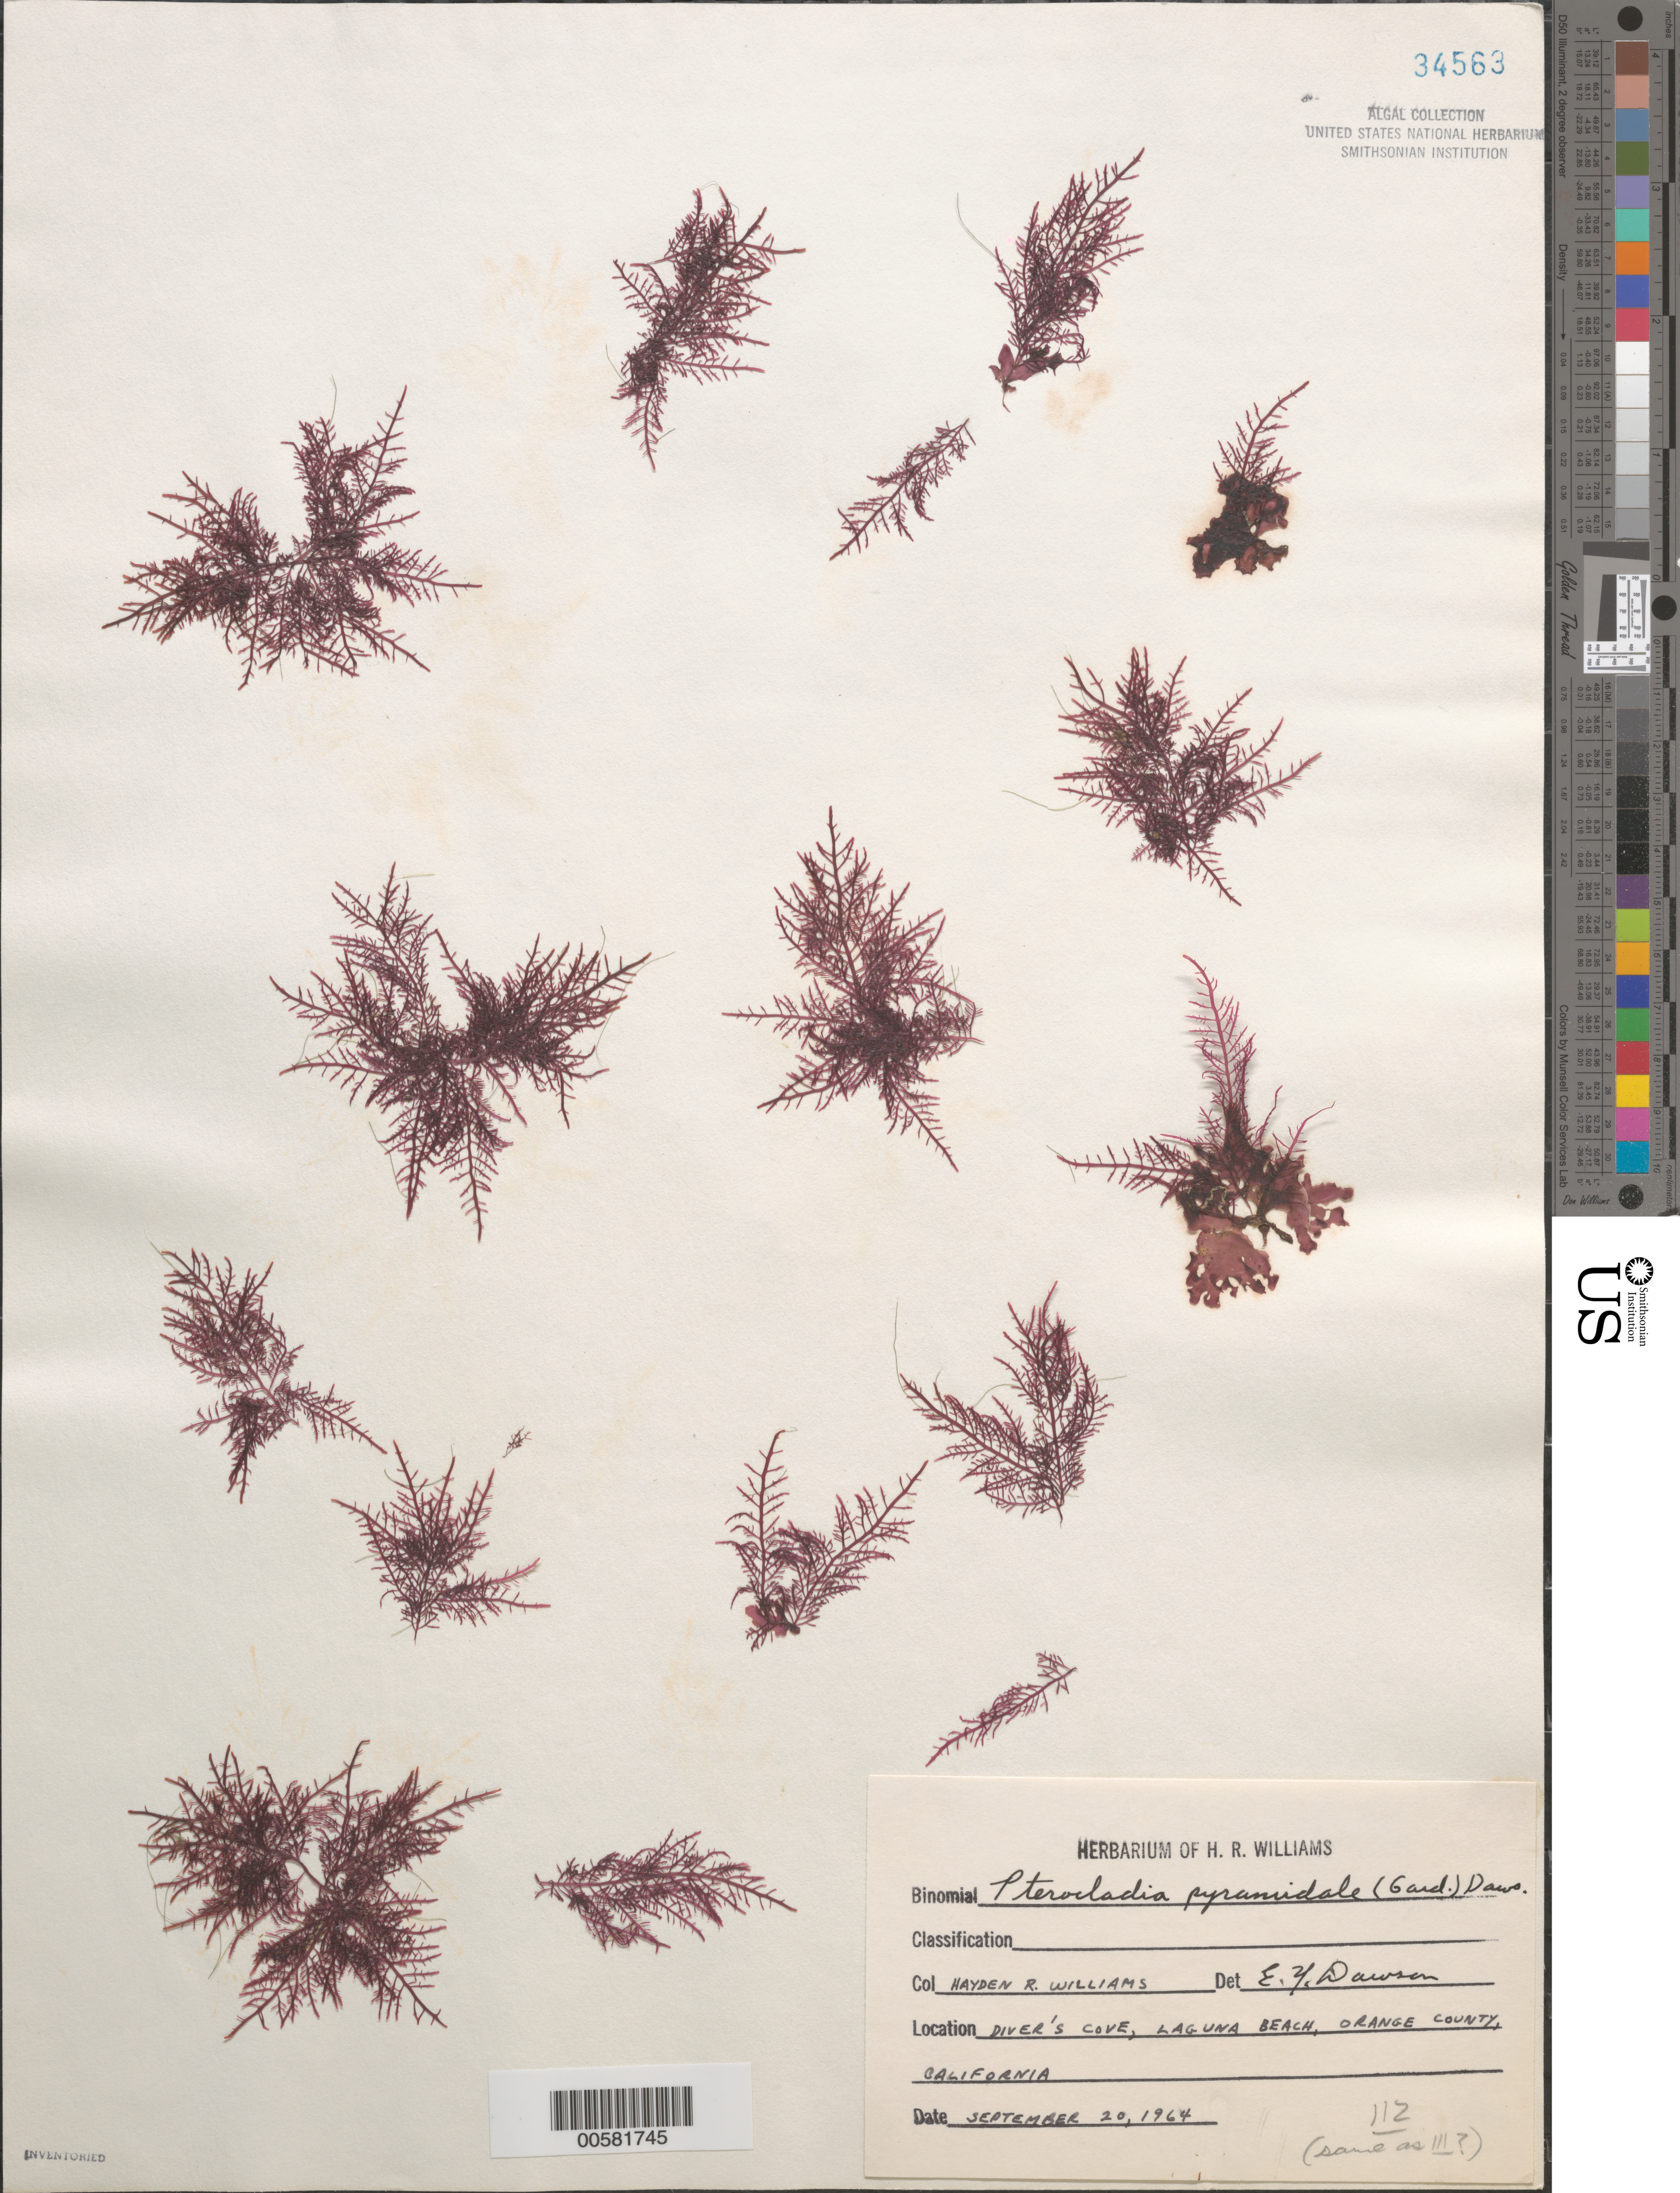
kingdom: Plantae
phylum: Rhodophyta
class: Florideophyceae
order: Gelidiales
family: Pterocladiaceae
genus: Pterocladiella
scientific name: Pterocladiella capillacea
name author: (S.G. Gmel.) Santelices & Hommers.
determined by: Algae name updating Project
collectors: H. R. Williams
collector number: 112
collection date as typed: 20 Sep 1964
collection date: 1964-09-20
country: United States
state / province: California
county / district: Orange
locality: Divers Cove, Laguna Beach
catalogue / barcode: US 34563